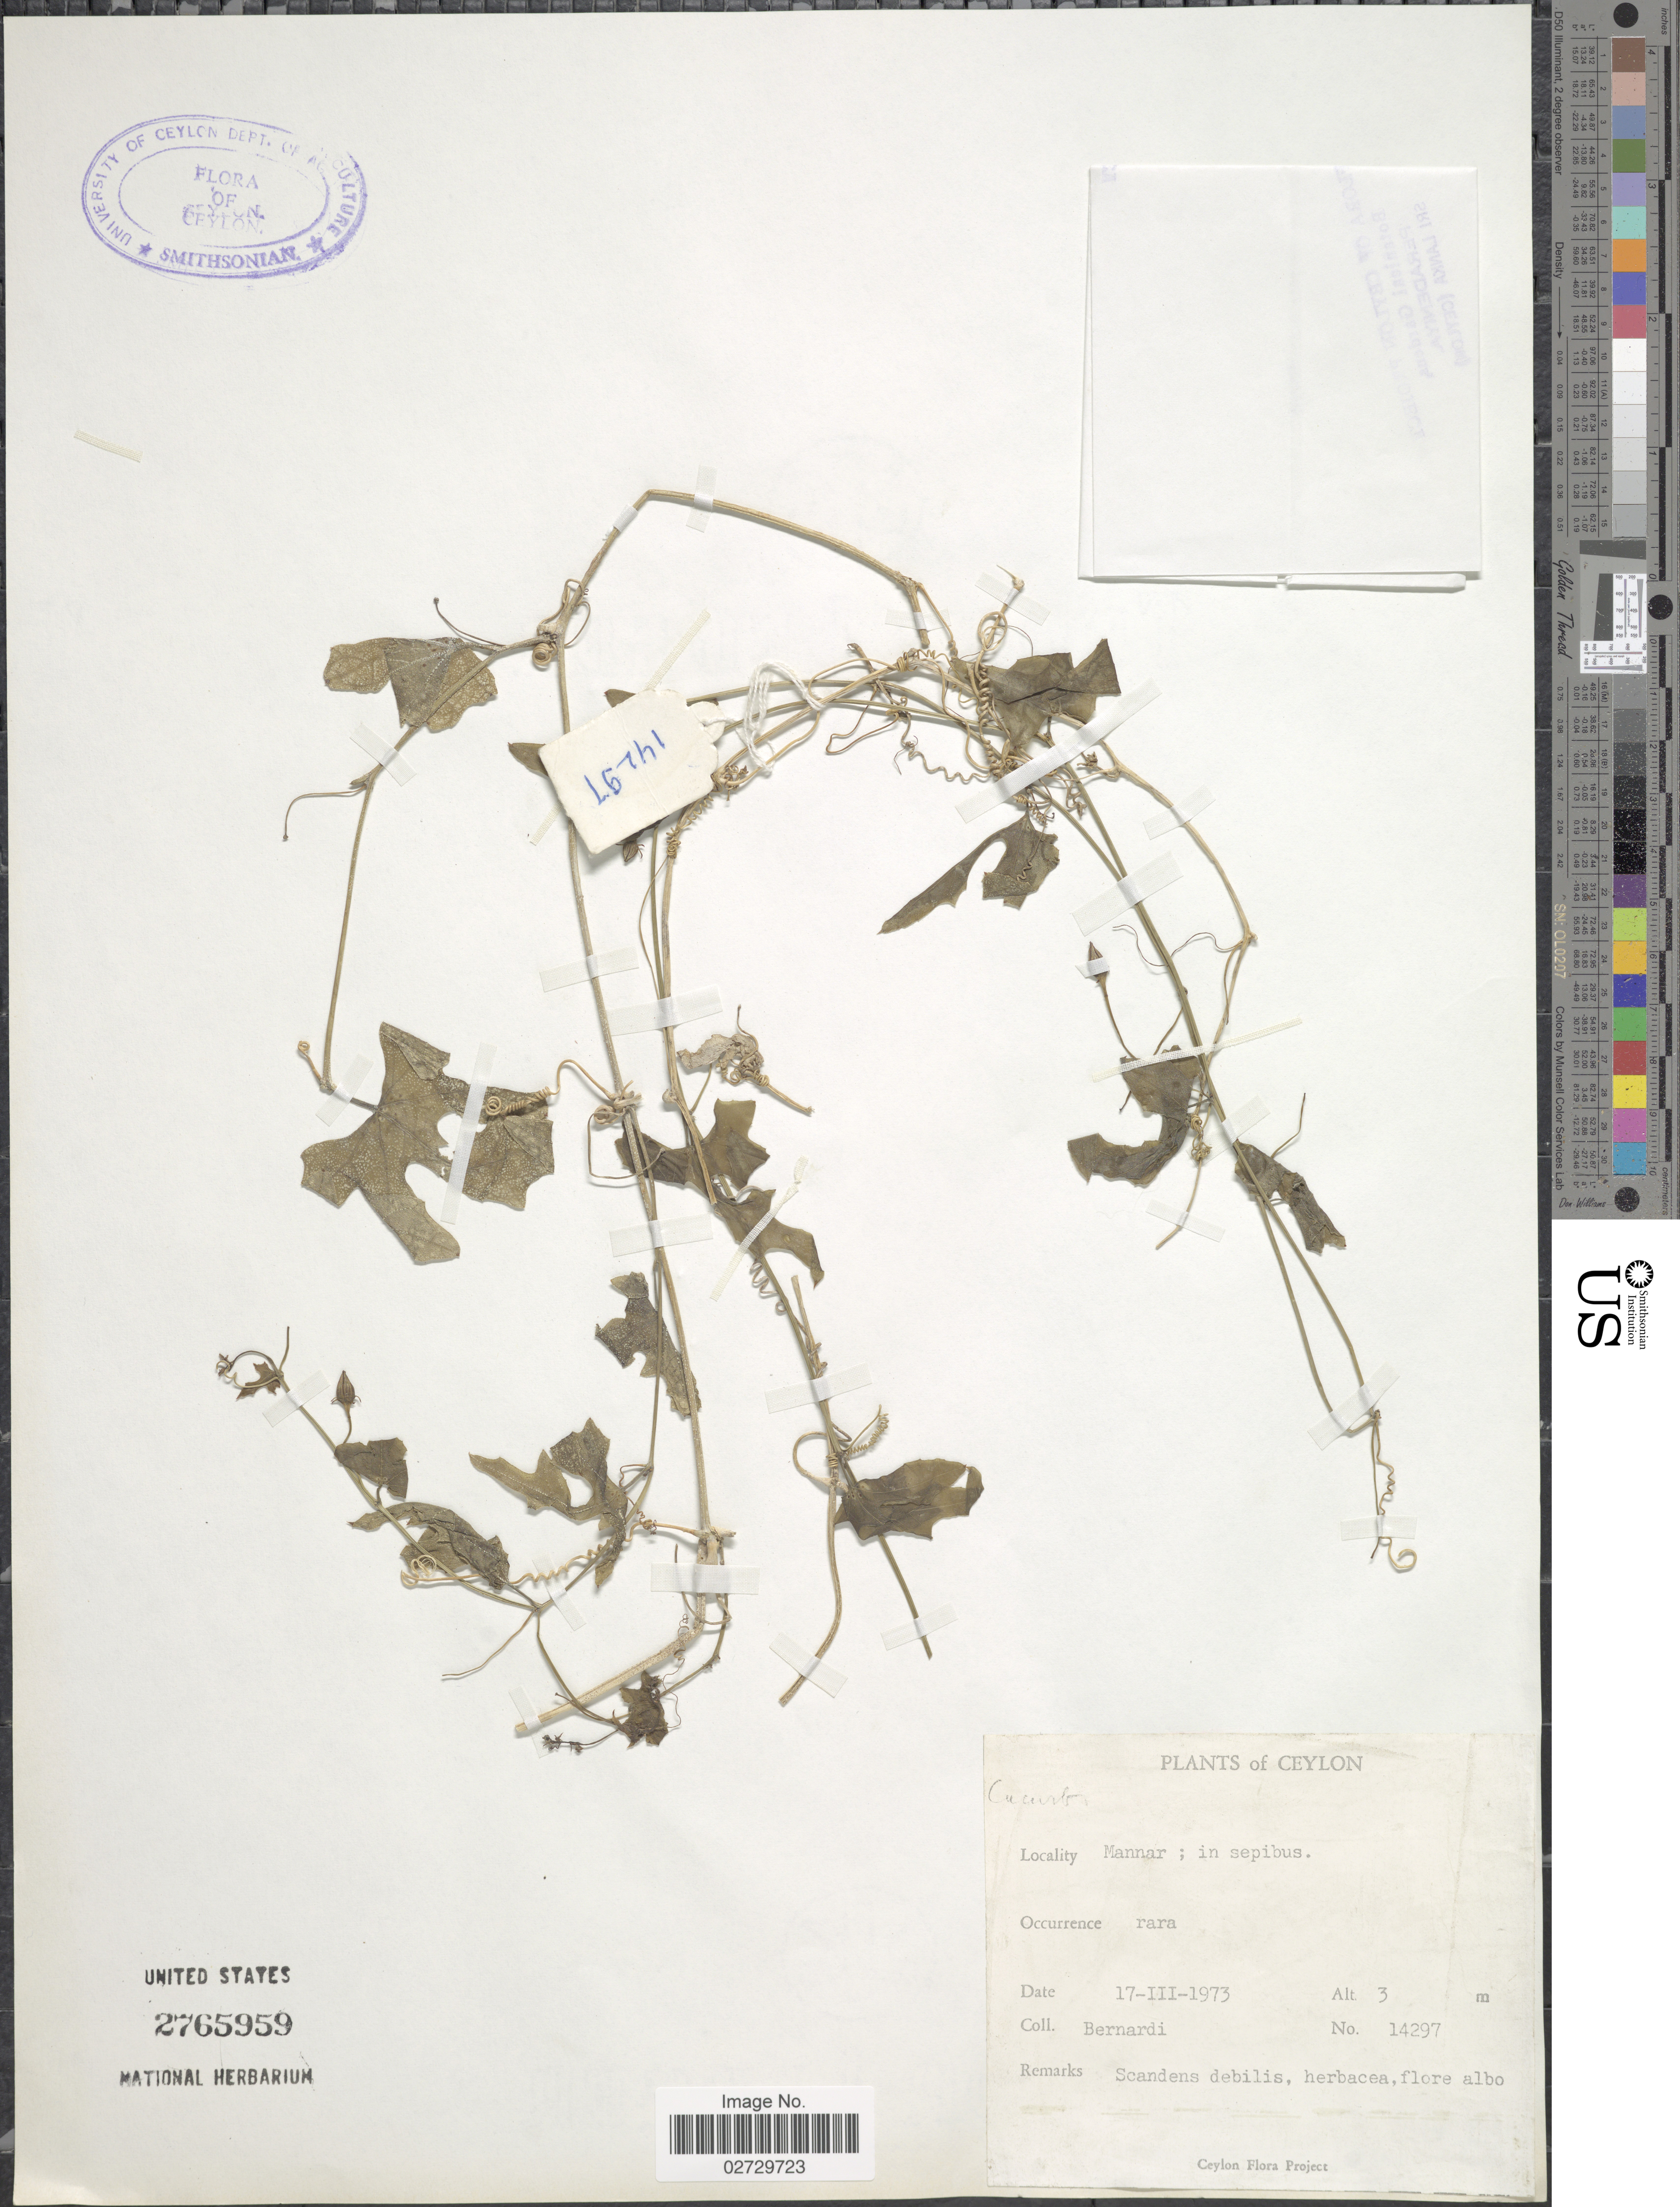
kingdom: Plantae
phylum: Tracheophyta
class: Magnoliopsida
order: Cucurbitales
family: Cucurbitaceae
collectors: Bernardi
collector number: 14297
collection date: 1973-03-17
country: Sri Lanka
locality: Ceylon. Mannar; in sepibus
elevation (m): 3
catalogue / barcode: US 2765959